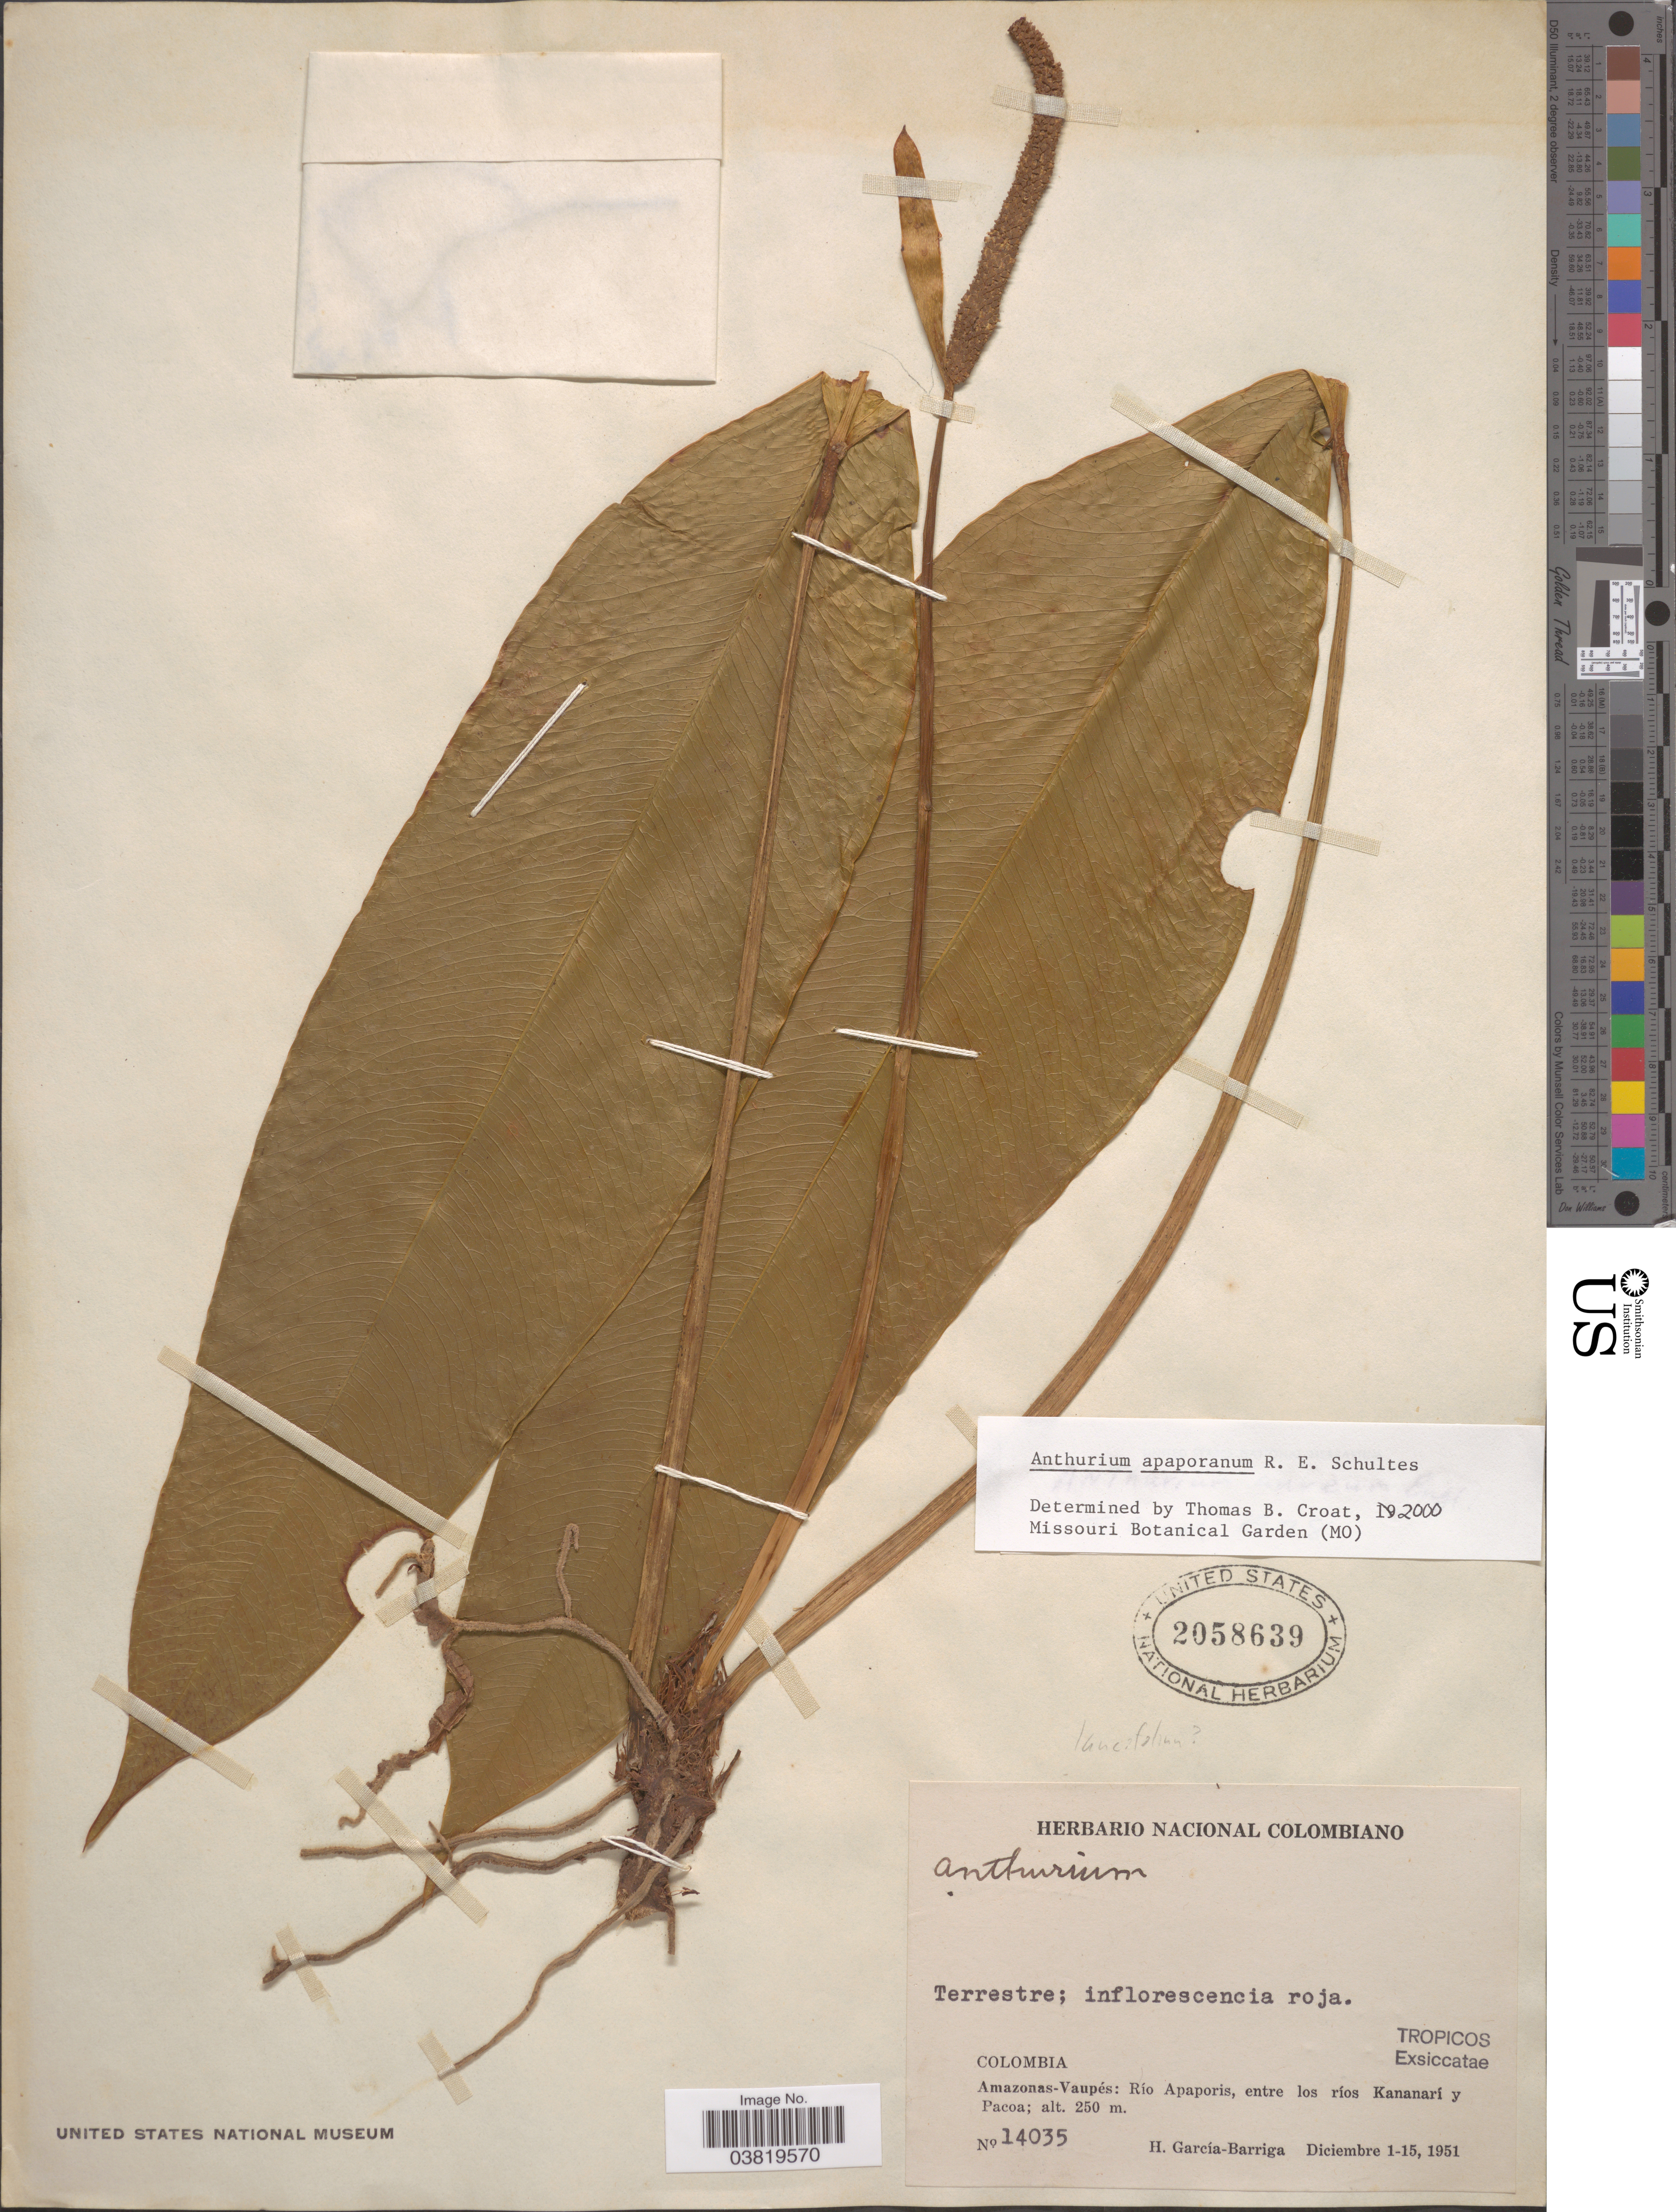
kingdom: Plantae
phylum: Tracheophyta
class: Liliopsida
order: Alismatales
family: Araceae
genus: Anthurium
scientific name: Anthurium apaporanum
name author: R.E. Schult.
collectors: H. García Barriga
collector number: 14035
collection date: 1951-12-01/1951-12-15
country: Colombia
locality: Amazonas-Vaupés: Río Apaporis, entre los ríos Kananarí y Pacoa.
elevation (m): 250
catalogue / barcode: US 2058639